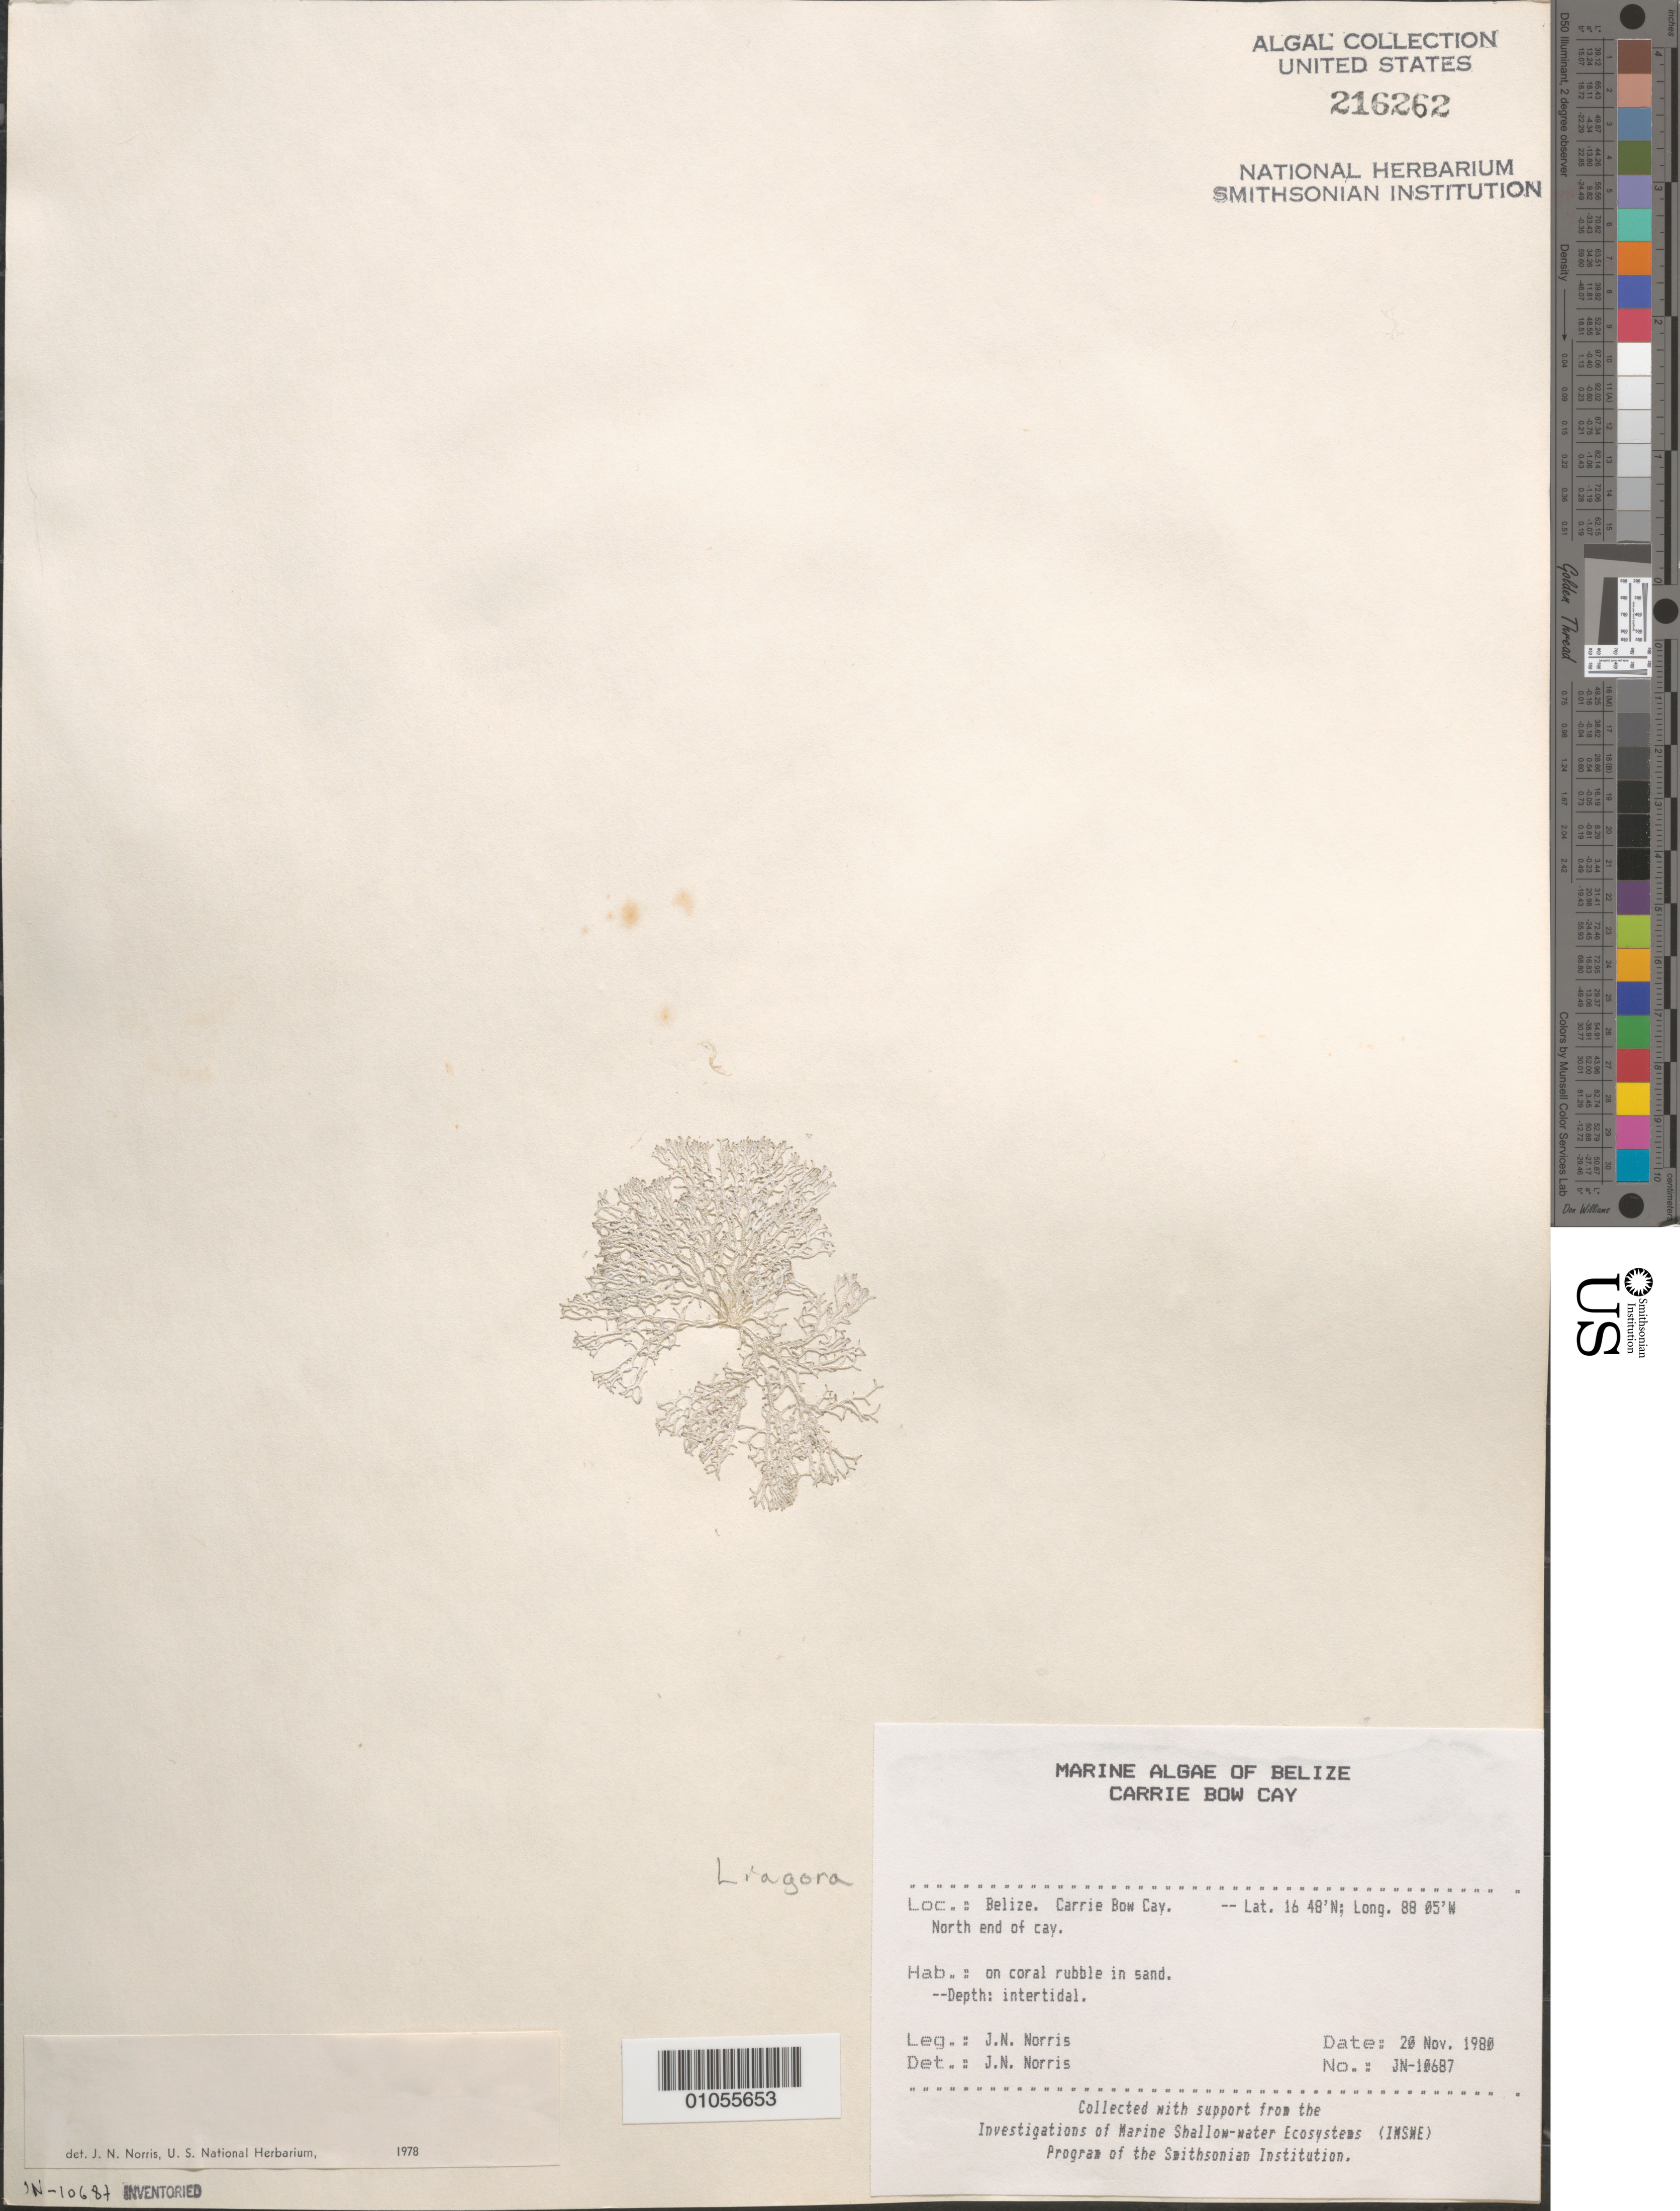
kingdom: Plantae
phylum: Rhodophyta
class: Florideophyceae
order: Nemaliales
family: Liagoraceae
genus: Liagora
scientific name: Liagora sp.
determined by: Norris, James N.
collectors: J. N. Norris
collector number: JN-10687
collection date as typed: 20 Nov 1980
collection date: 1980-11-20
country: Belize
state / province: Stann Creek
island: Carrie Bow Cay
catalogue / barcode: US 216262